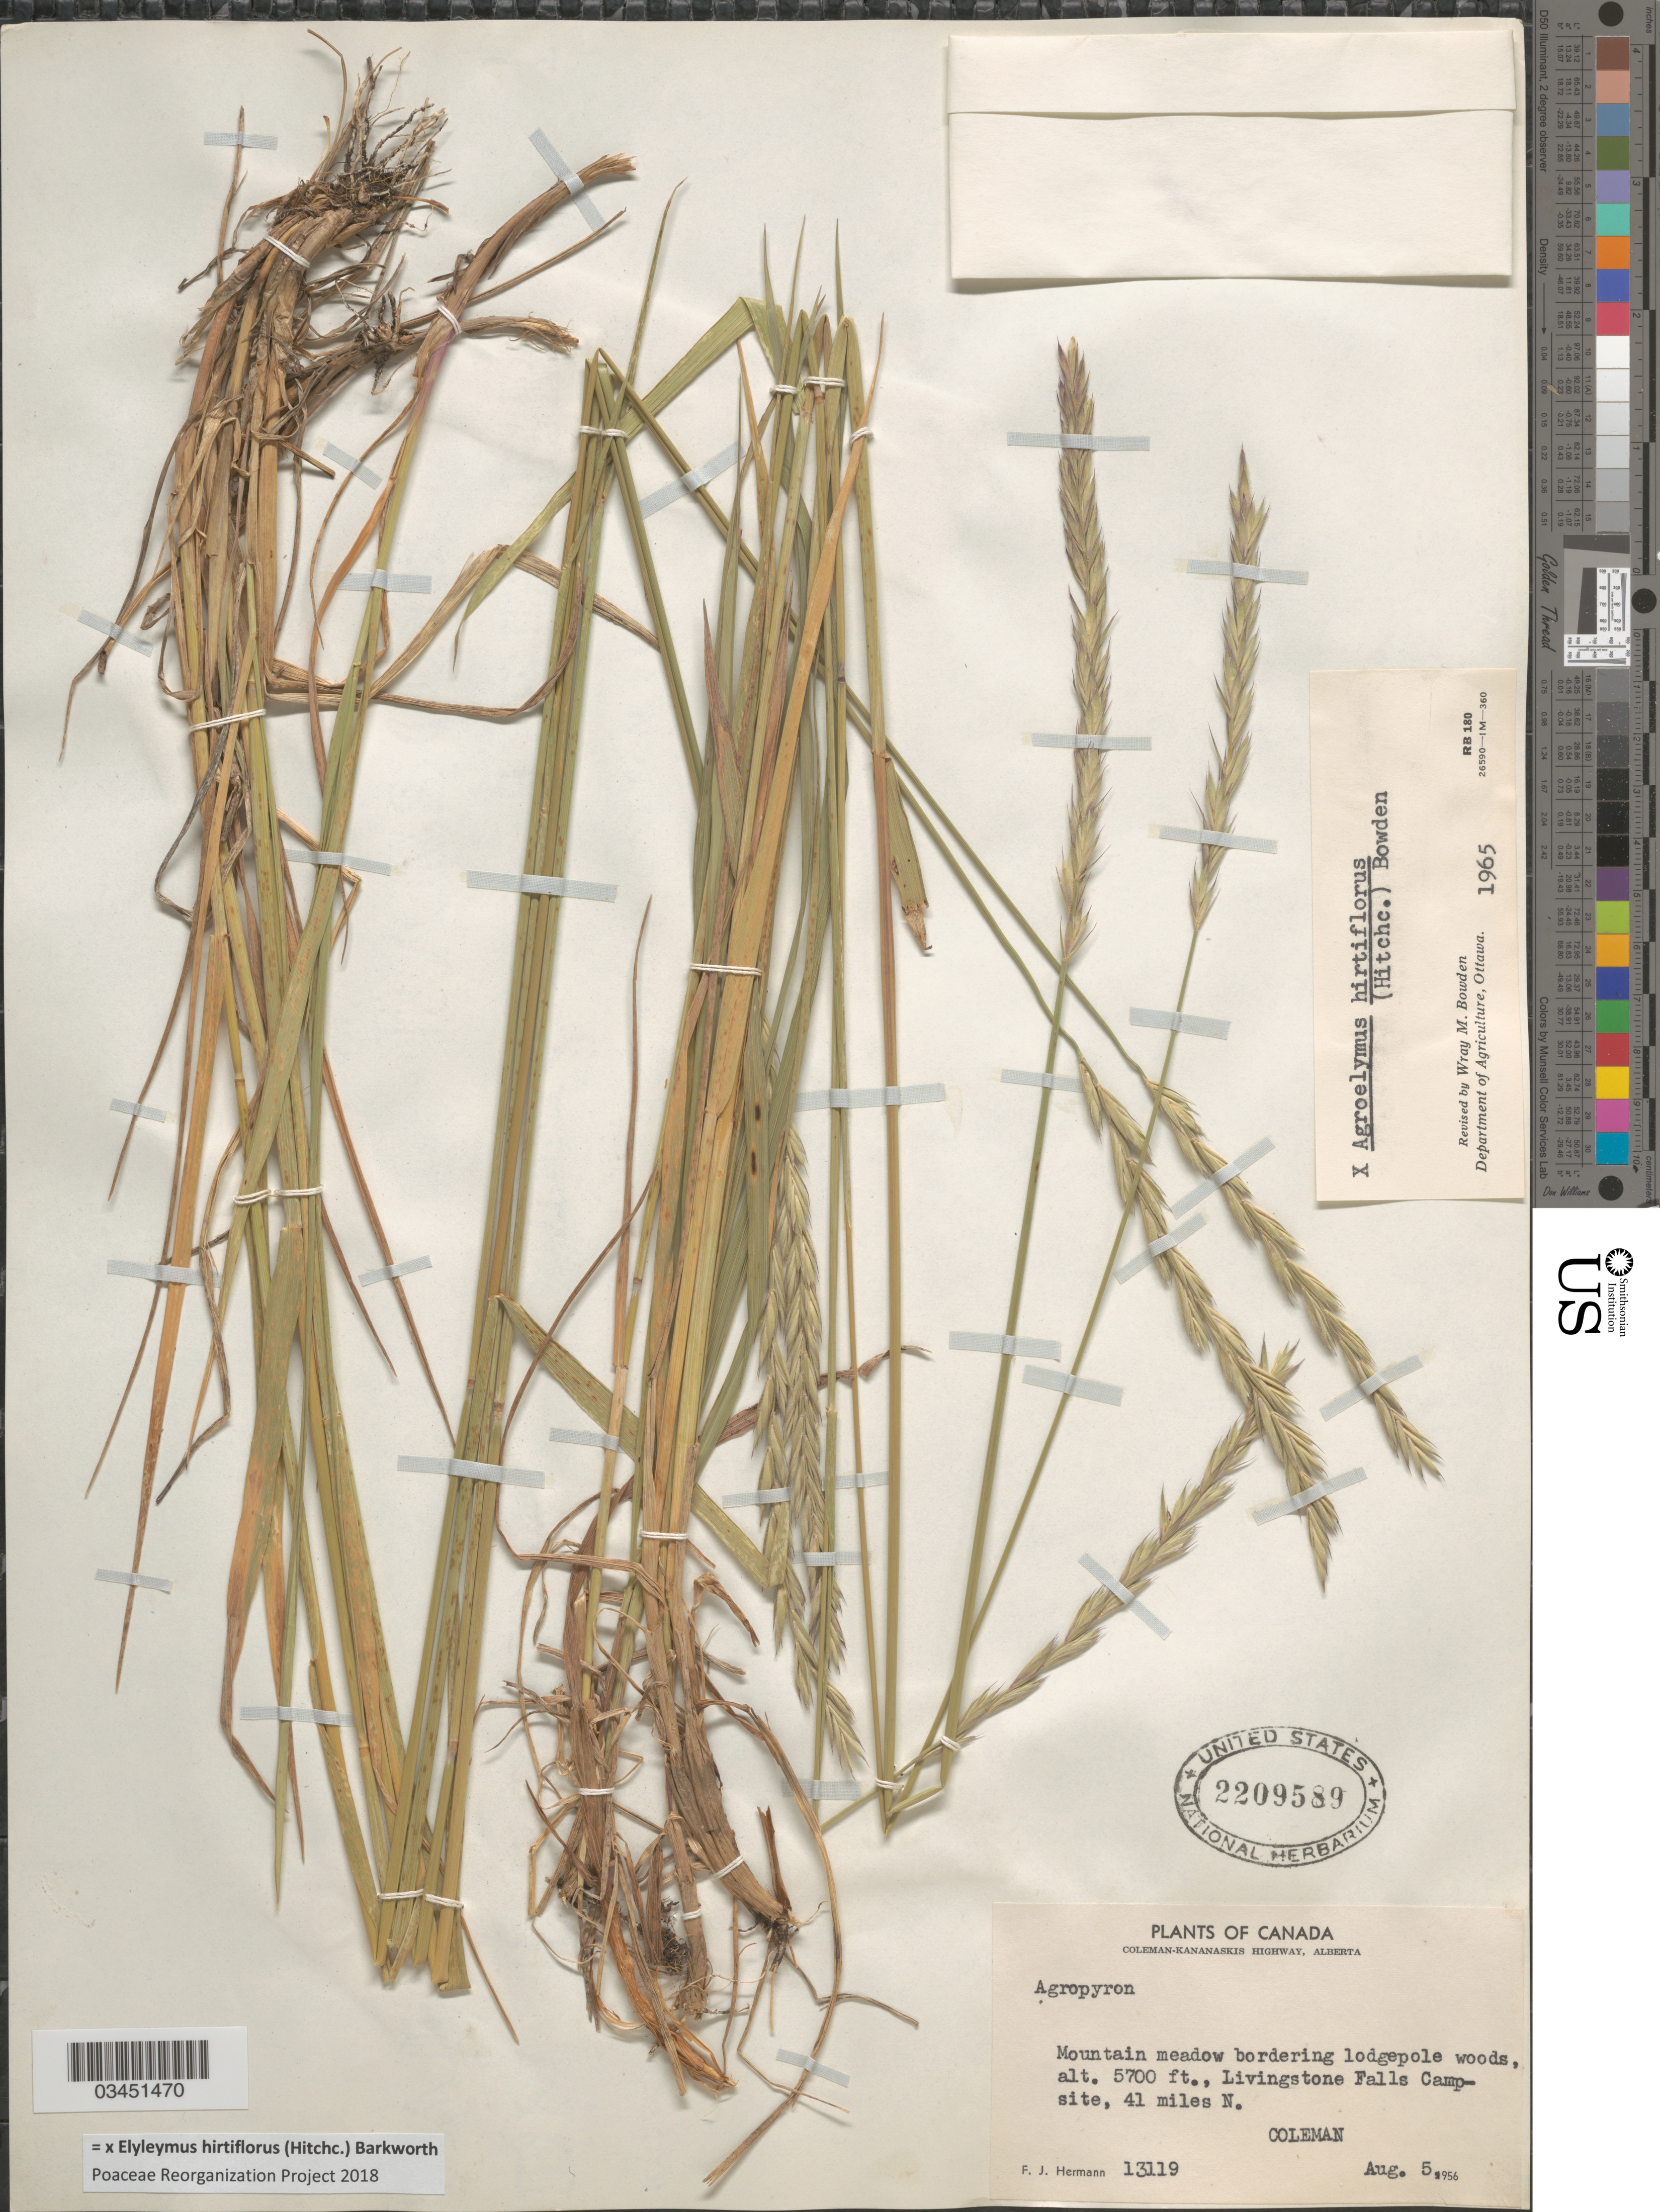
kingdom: Plantae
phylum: Tracheophyta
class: Liliopsida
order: Poales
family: Poaceae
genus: Elyleymus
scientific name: x Elyleymus hirtiflorus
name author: (Hitchc.) Barkworth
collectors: F. J. Hermann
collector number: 13119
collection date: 1956-08-05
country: Canada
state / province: Alberta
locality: Coleman-Kananaskis Highway. Mountain meadow bordering lodgepole woods, Livingstone Falls Campsite, 41 miles N. Coleman.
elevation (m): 1737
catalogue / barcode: US 2209589